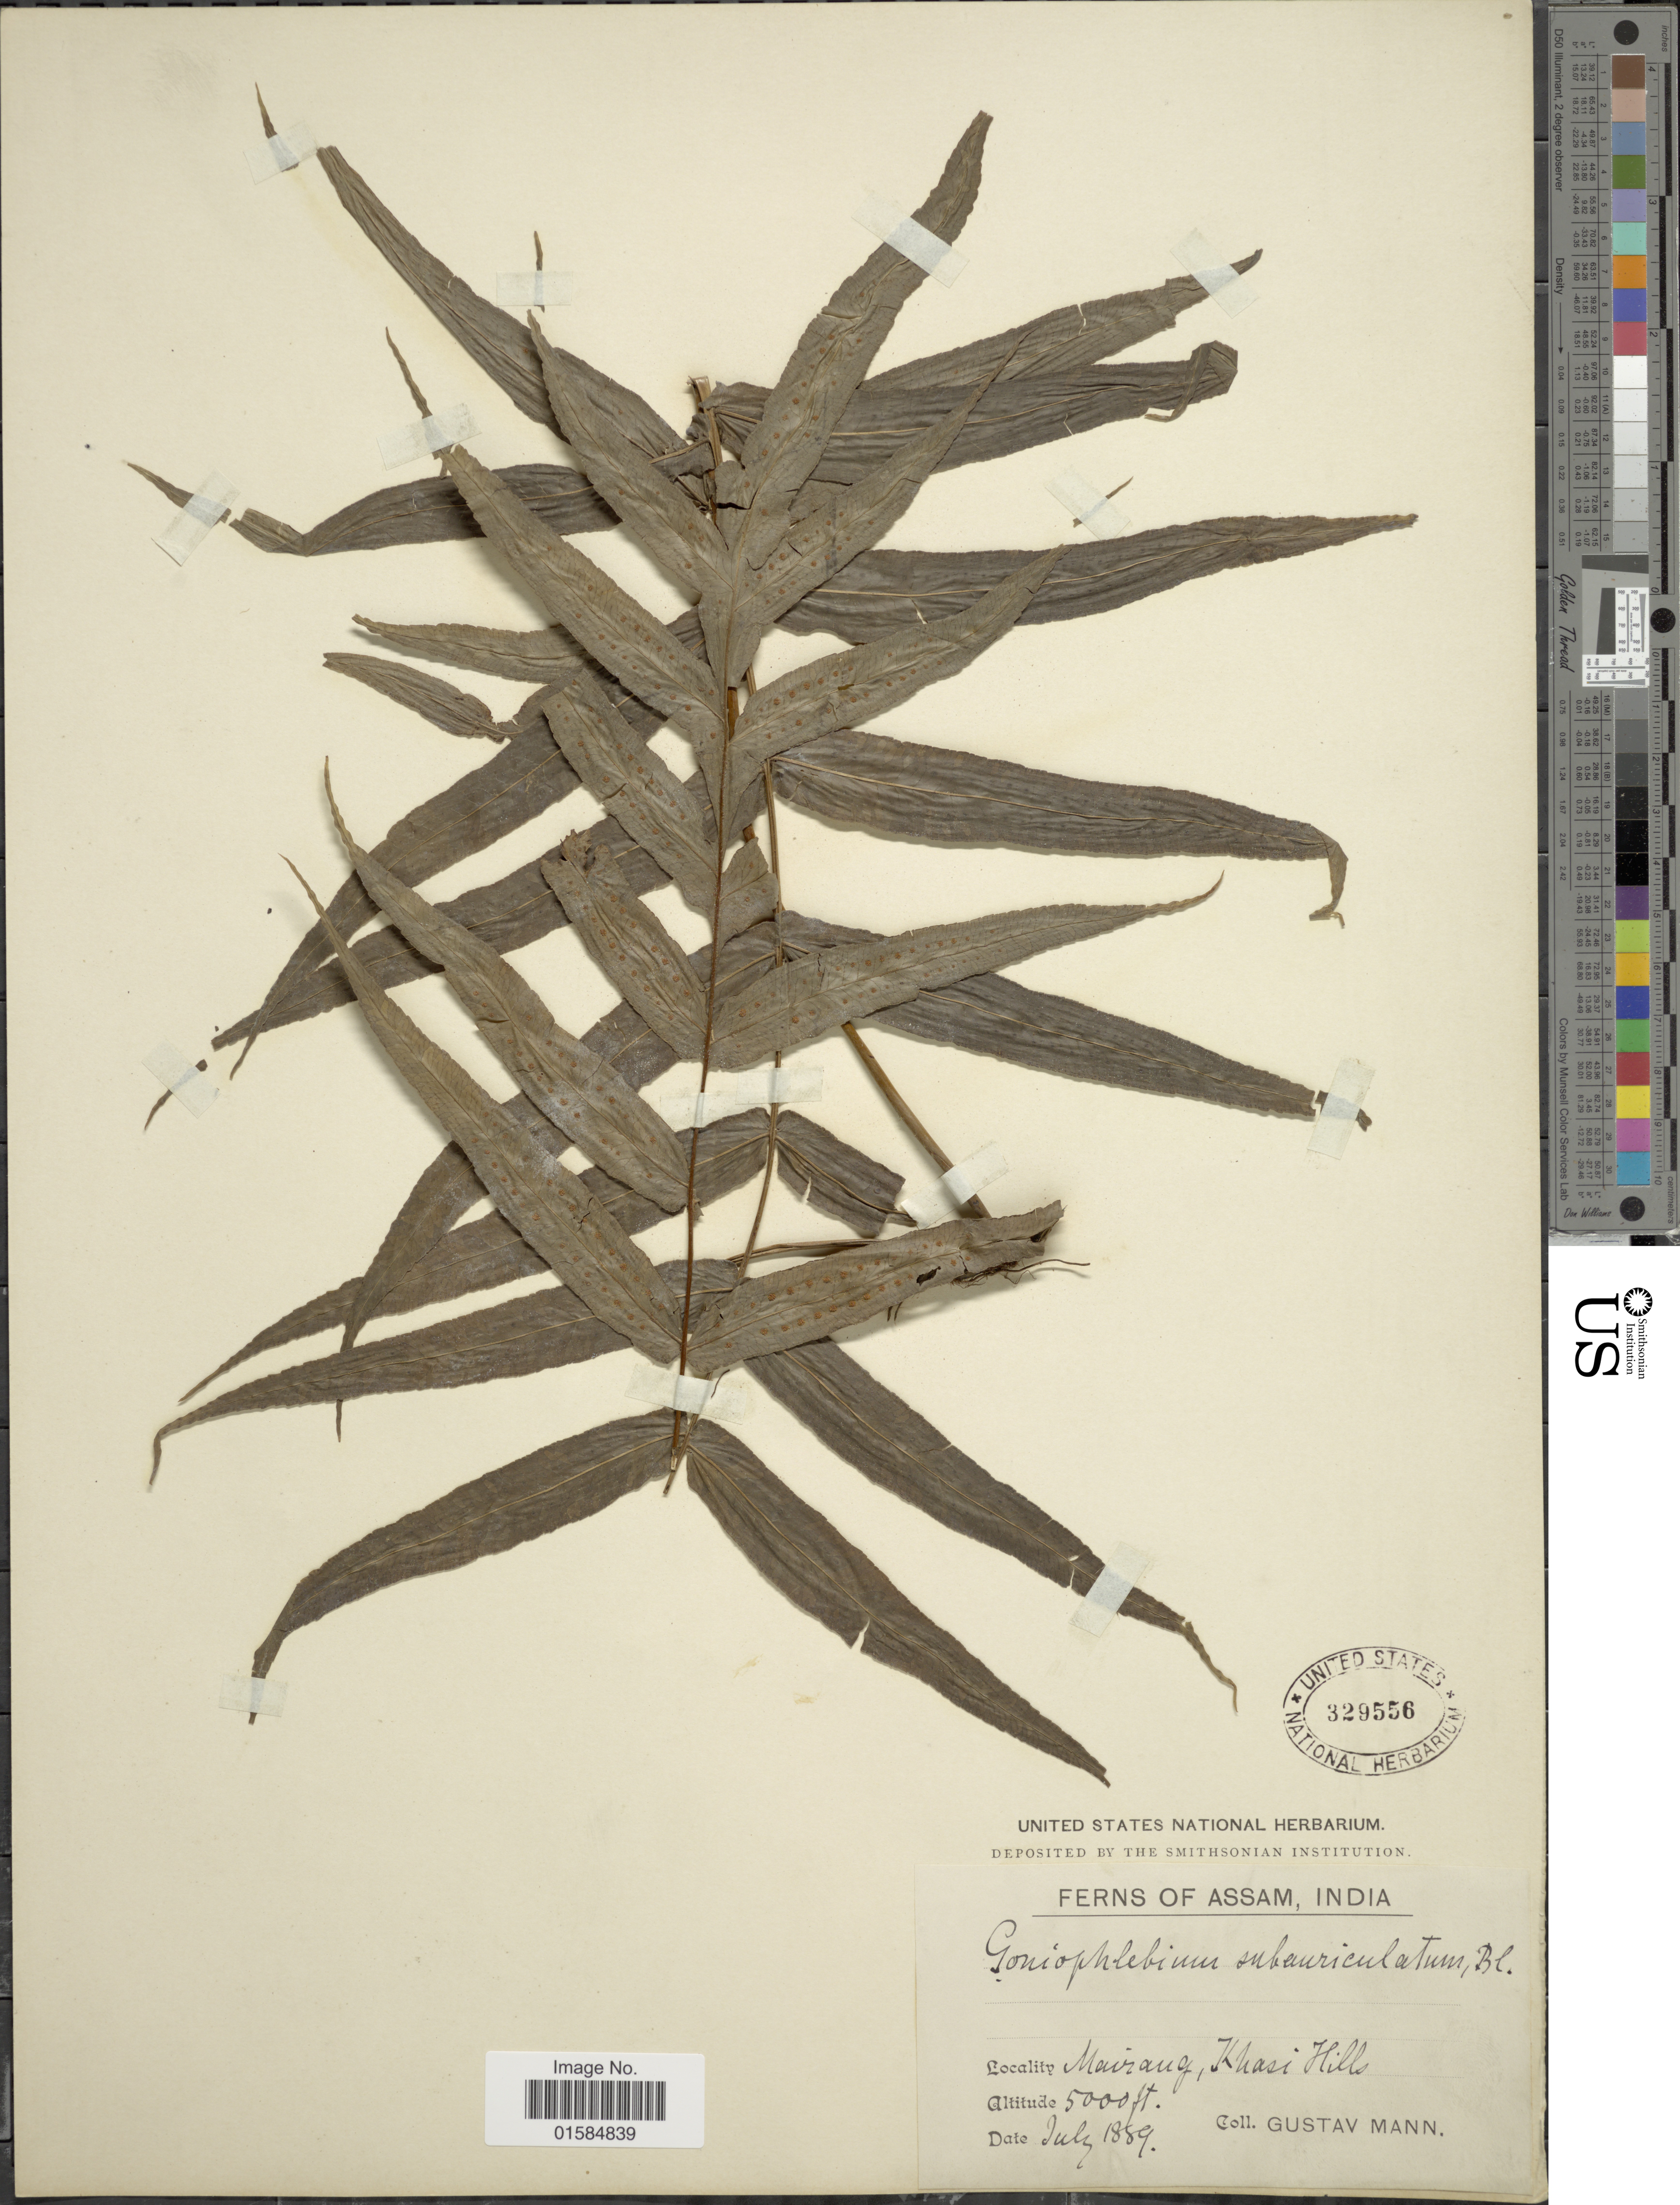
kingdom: Plantae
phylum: Tracheophyta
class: Polypodiopsida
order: Polypodiales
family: Polypodiaceae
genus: Goniophlebium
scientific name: Goniophlebium subauriculatum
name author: (Blume) C. Presl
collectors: G. Mann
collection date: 1889-07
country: India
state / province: Meghalaya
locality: Mairang, Khasi Hills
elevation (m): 1524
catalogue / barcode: US 329556